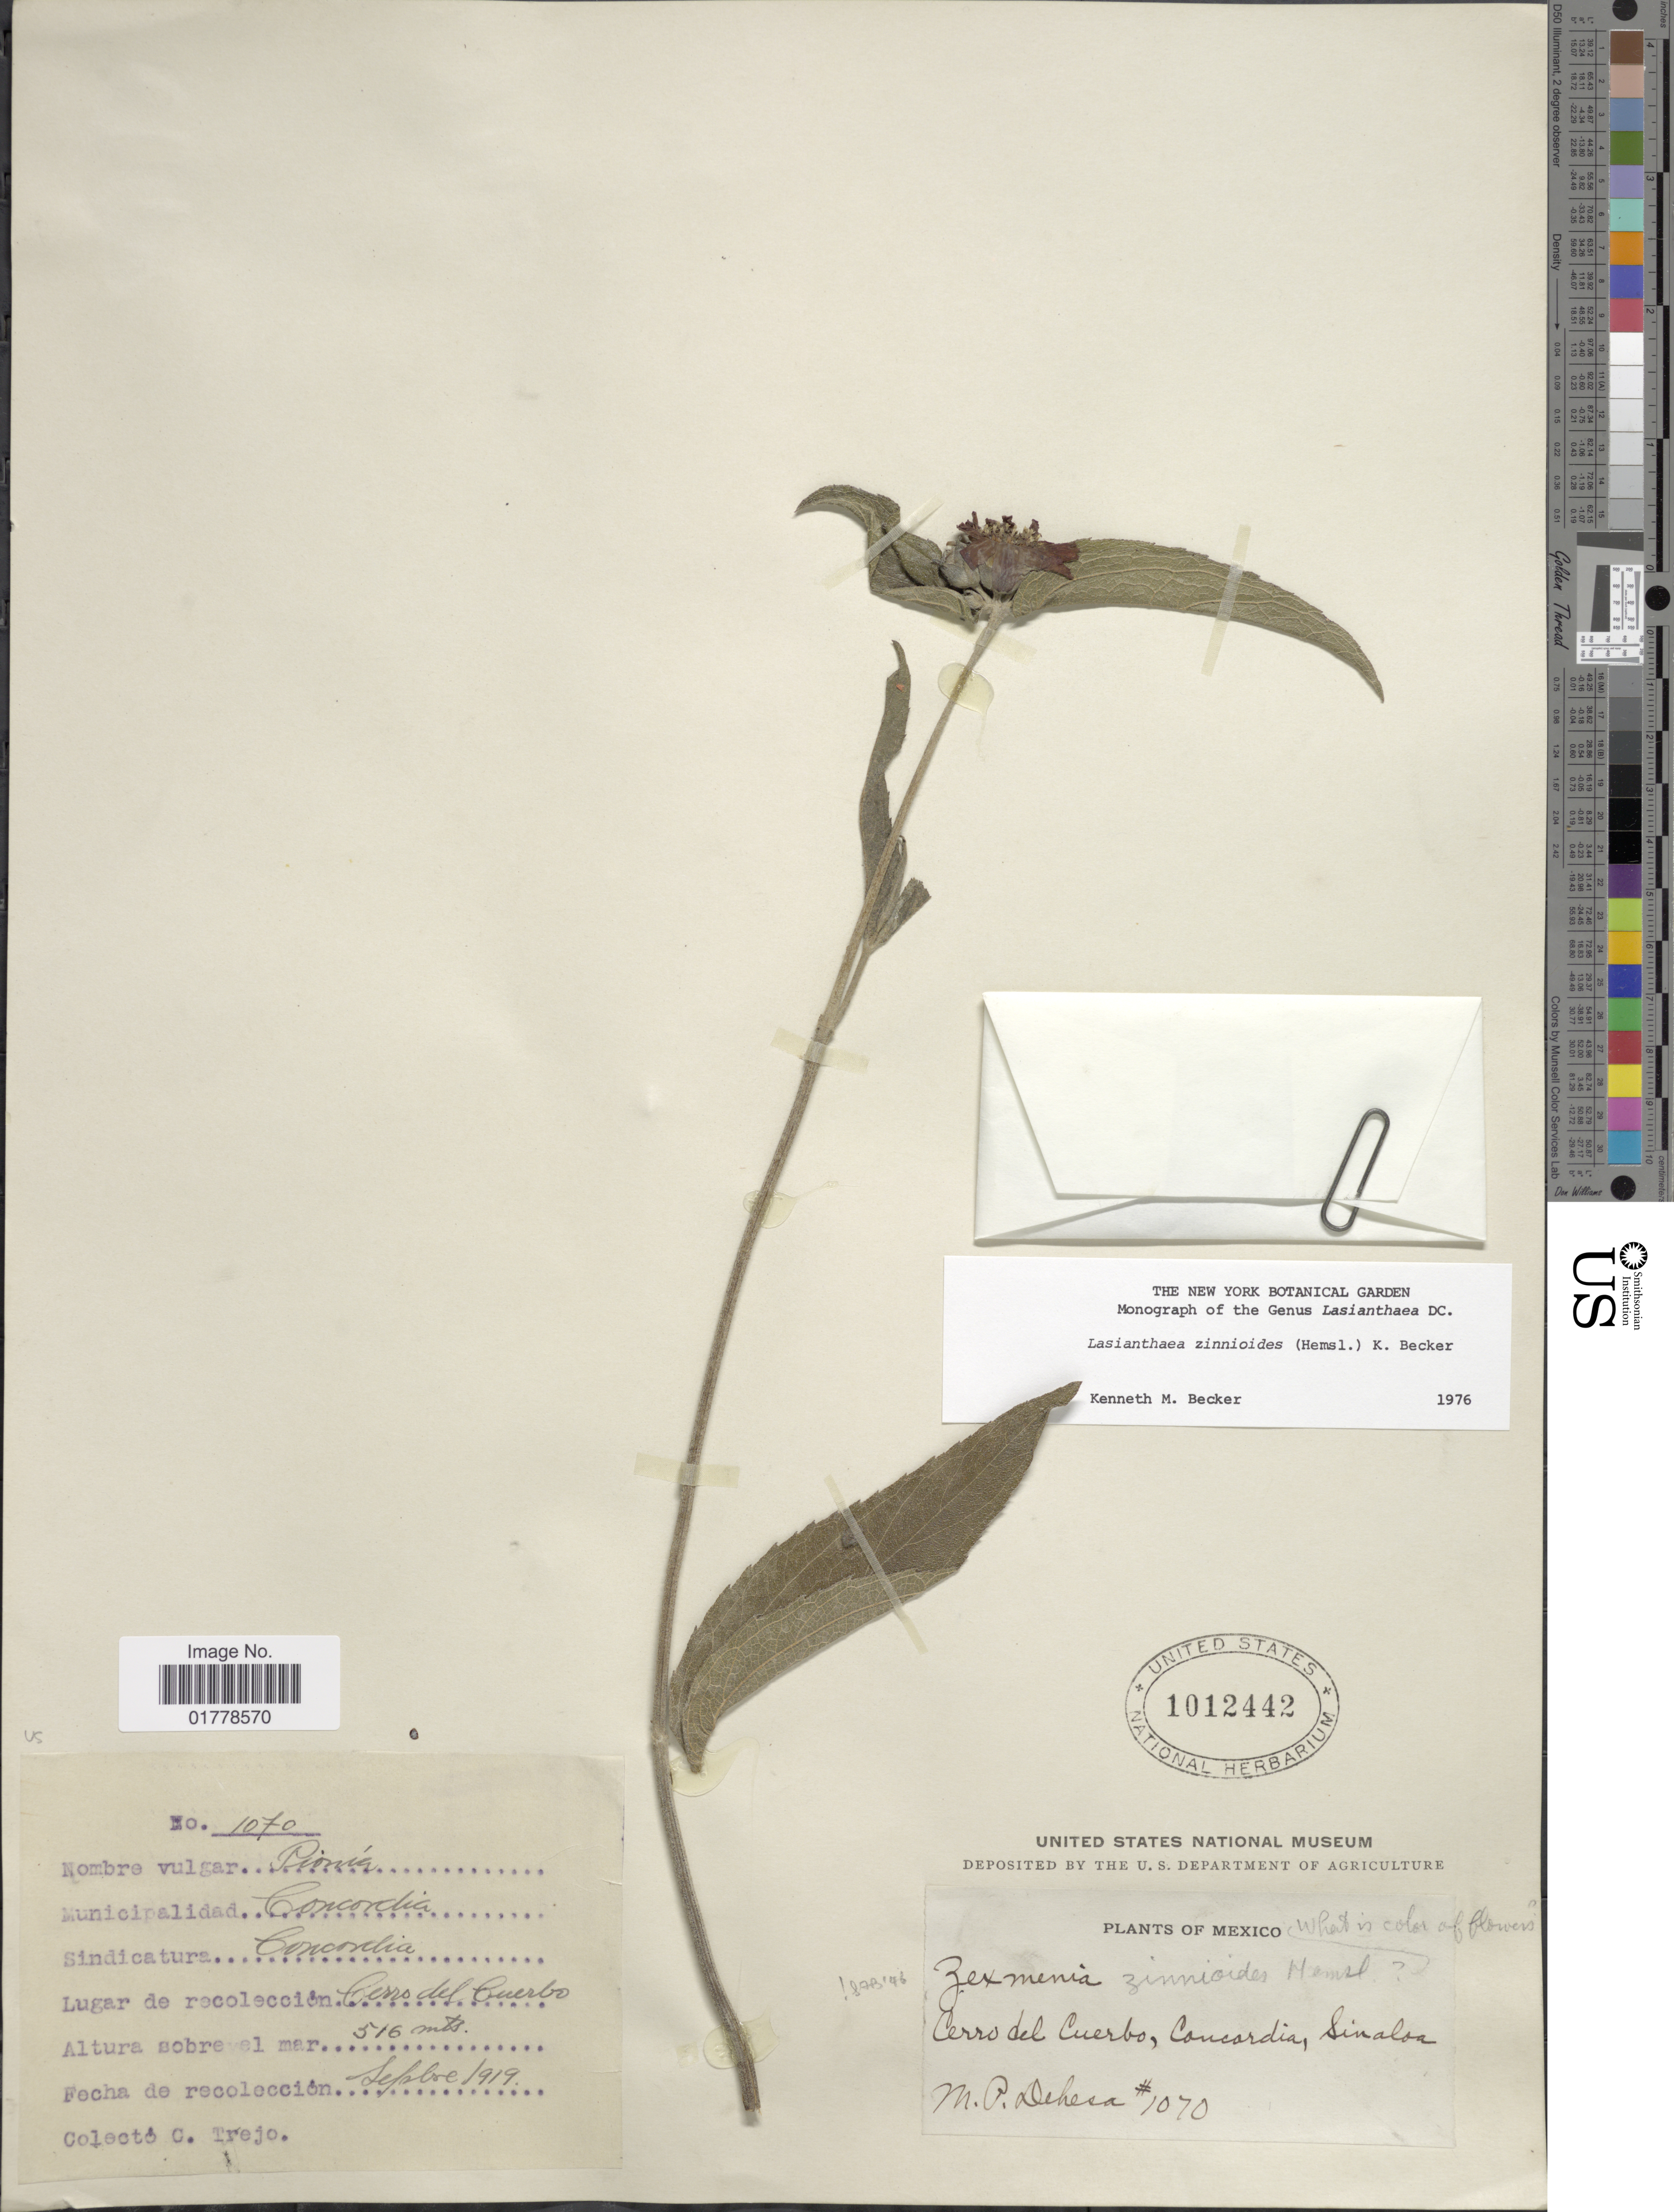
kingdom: Plantae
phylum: Tracheophyta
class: Magnoliopsida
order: Asterales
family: Asteraceae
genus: Lasianthaea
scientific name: Lasianthaea zinnioides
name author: Hemsl. & K. Becker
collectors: M. Dehesa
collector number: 1070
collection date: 1919-09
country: Mexico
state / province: Sinaloa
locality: Cerro del Cuerbo, Concordia, Sinaloa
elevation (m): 516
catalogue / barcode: US 1012442